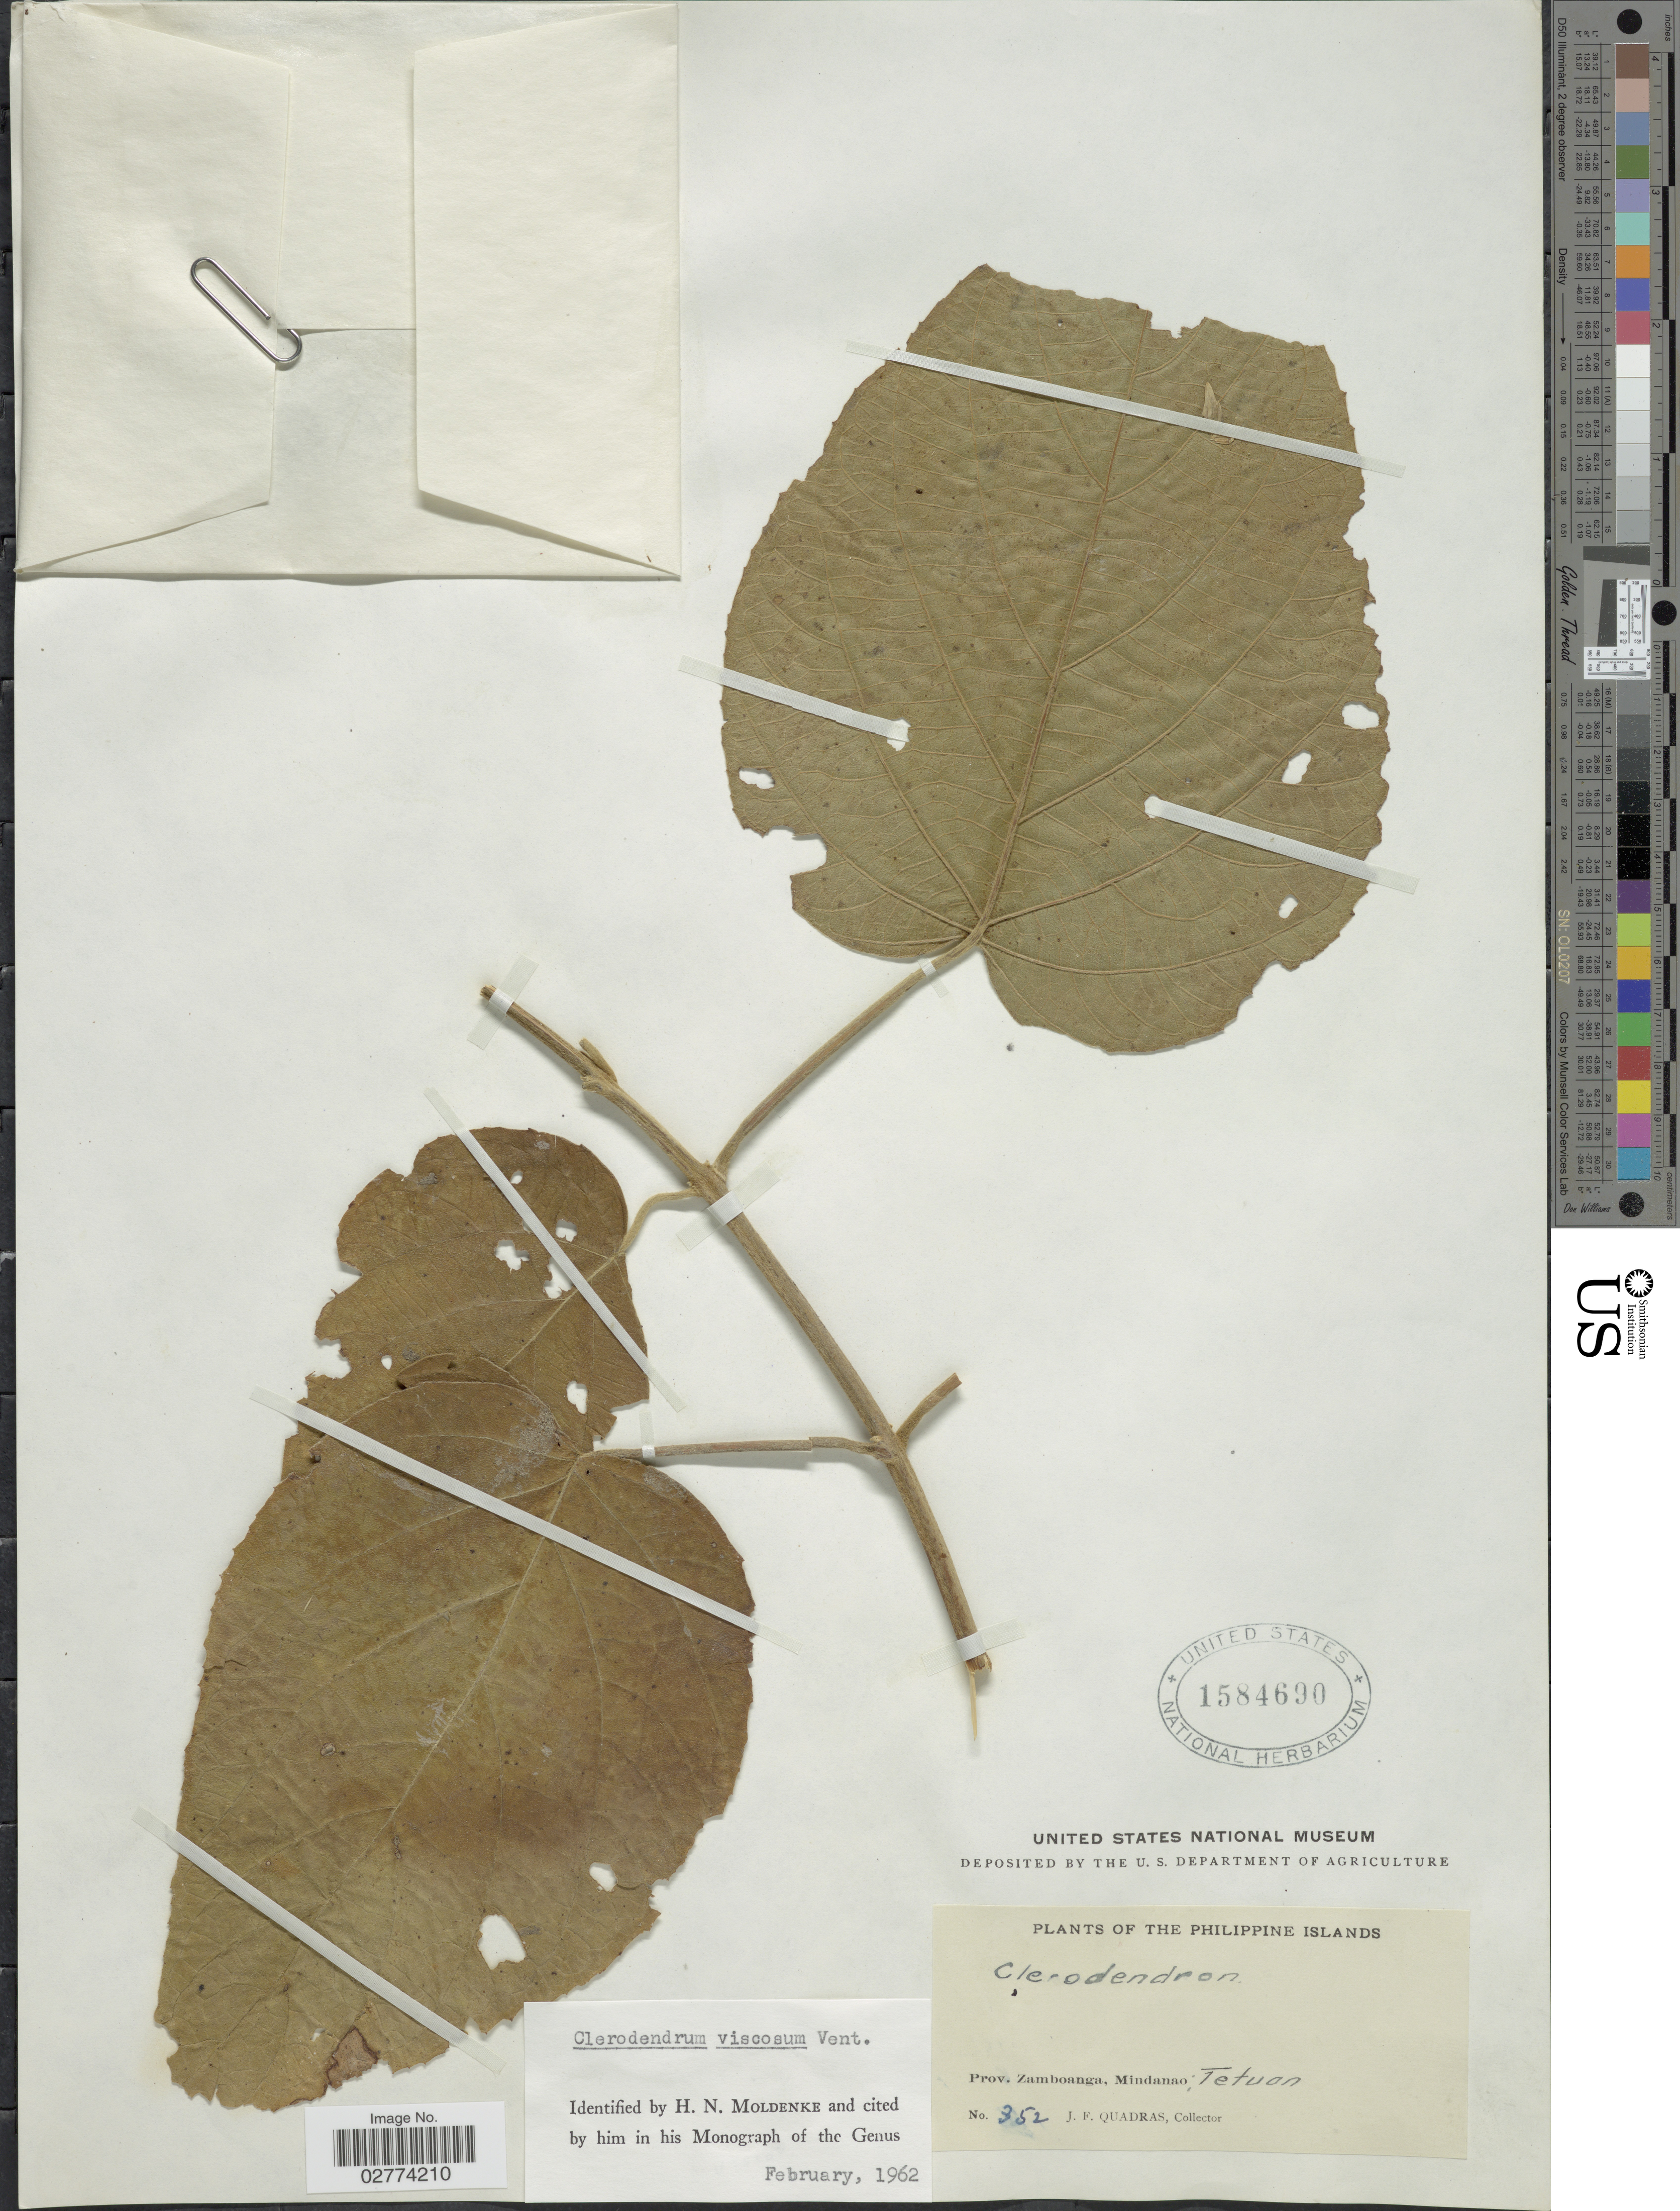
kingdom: Plantae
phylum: Tracheophyta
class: Magnoliopsida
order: Lamiales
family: Lamiaceae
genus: Clerodendrum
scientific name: Clerodendrum viscosum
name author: Vent.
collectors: J. Quadras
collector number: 352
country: Philippines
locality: Philippine Islands. Prov. Zamboanga, Mindanao: Tetuan.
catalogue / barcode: US 1584690